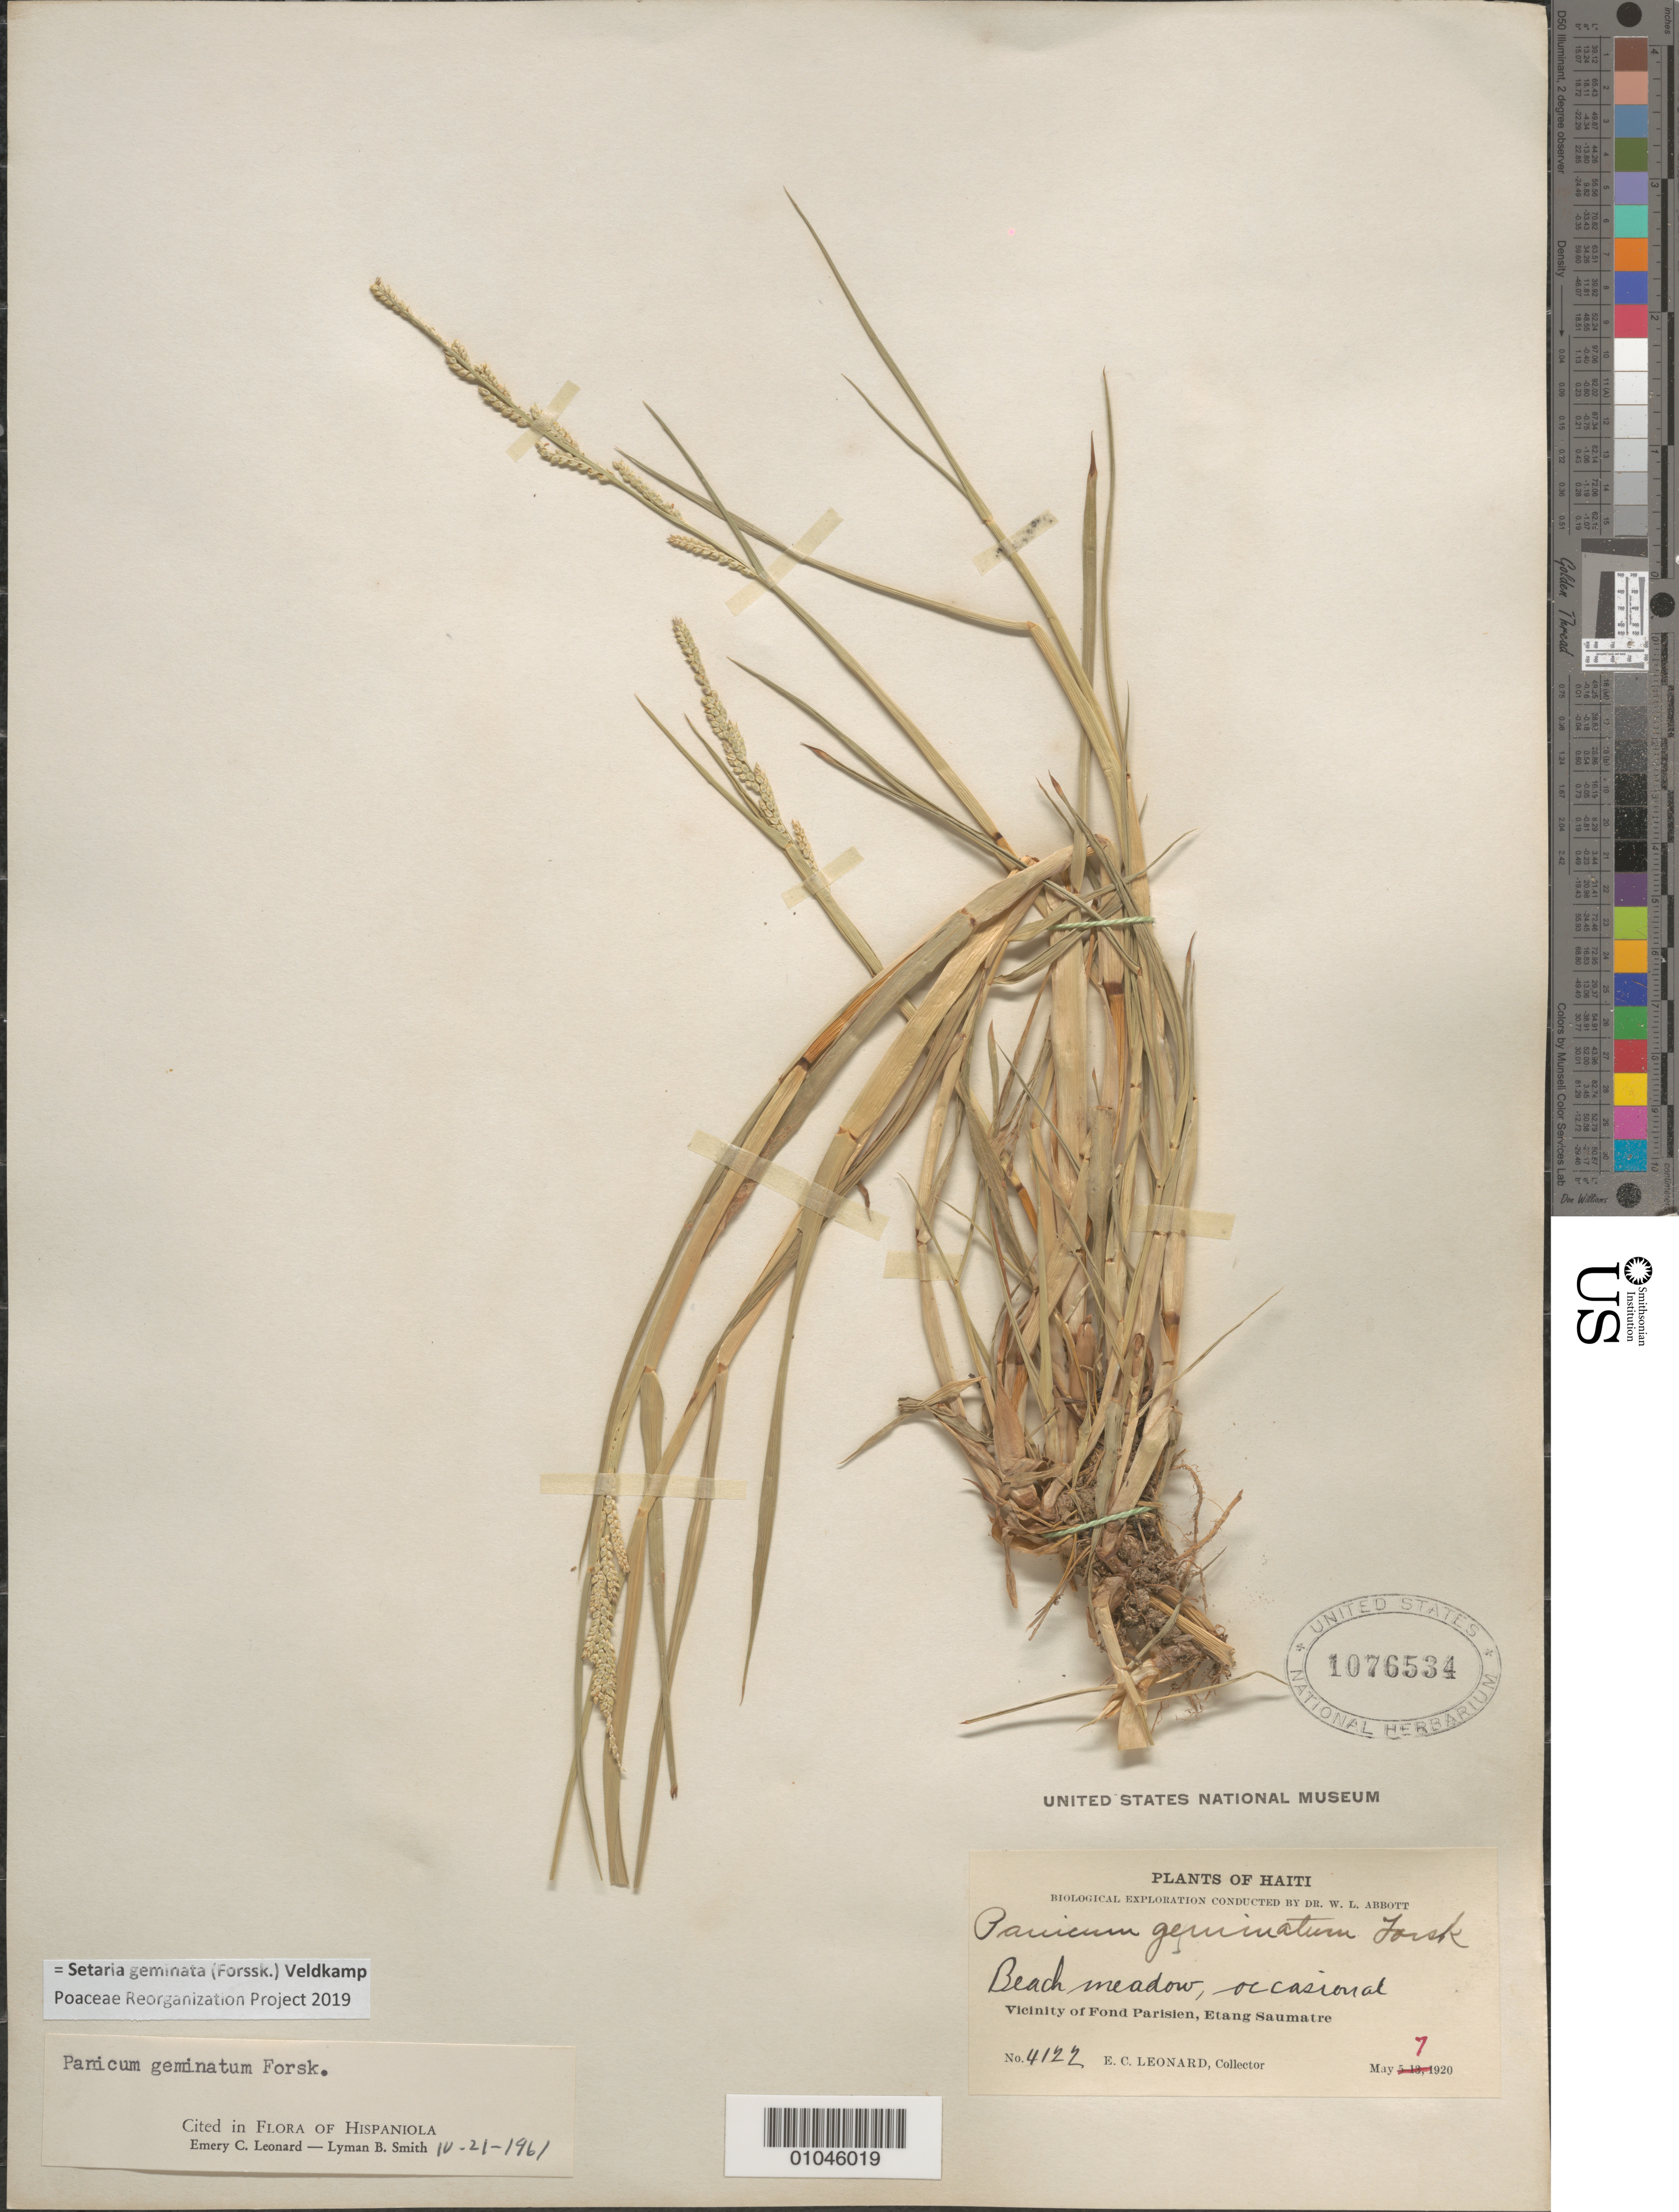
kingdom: Plantae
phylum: Tracheophyta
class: Liliopsida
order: Poales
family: Poaceae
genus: Paspalidium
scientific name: Paspalidium geminatum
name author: (Forssk.) Stapf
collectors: E. C. Leonard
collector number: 4122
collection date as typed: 07 May 1920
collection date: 1920-05-07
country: Haiti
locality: Beach meadow, occasional. Vicinity of Fond Parisien, Etang Saumatre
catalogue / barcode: US 1076534